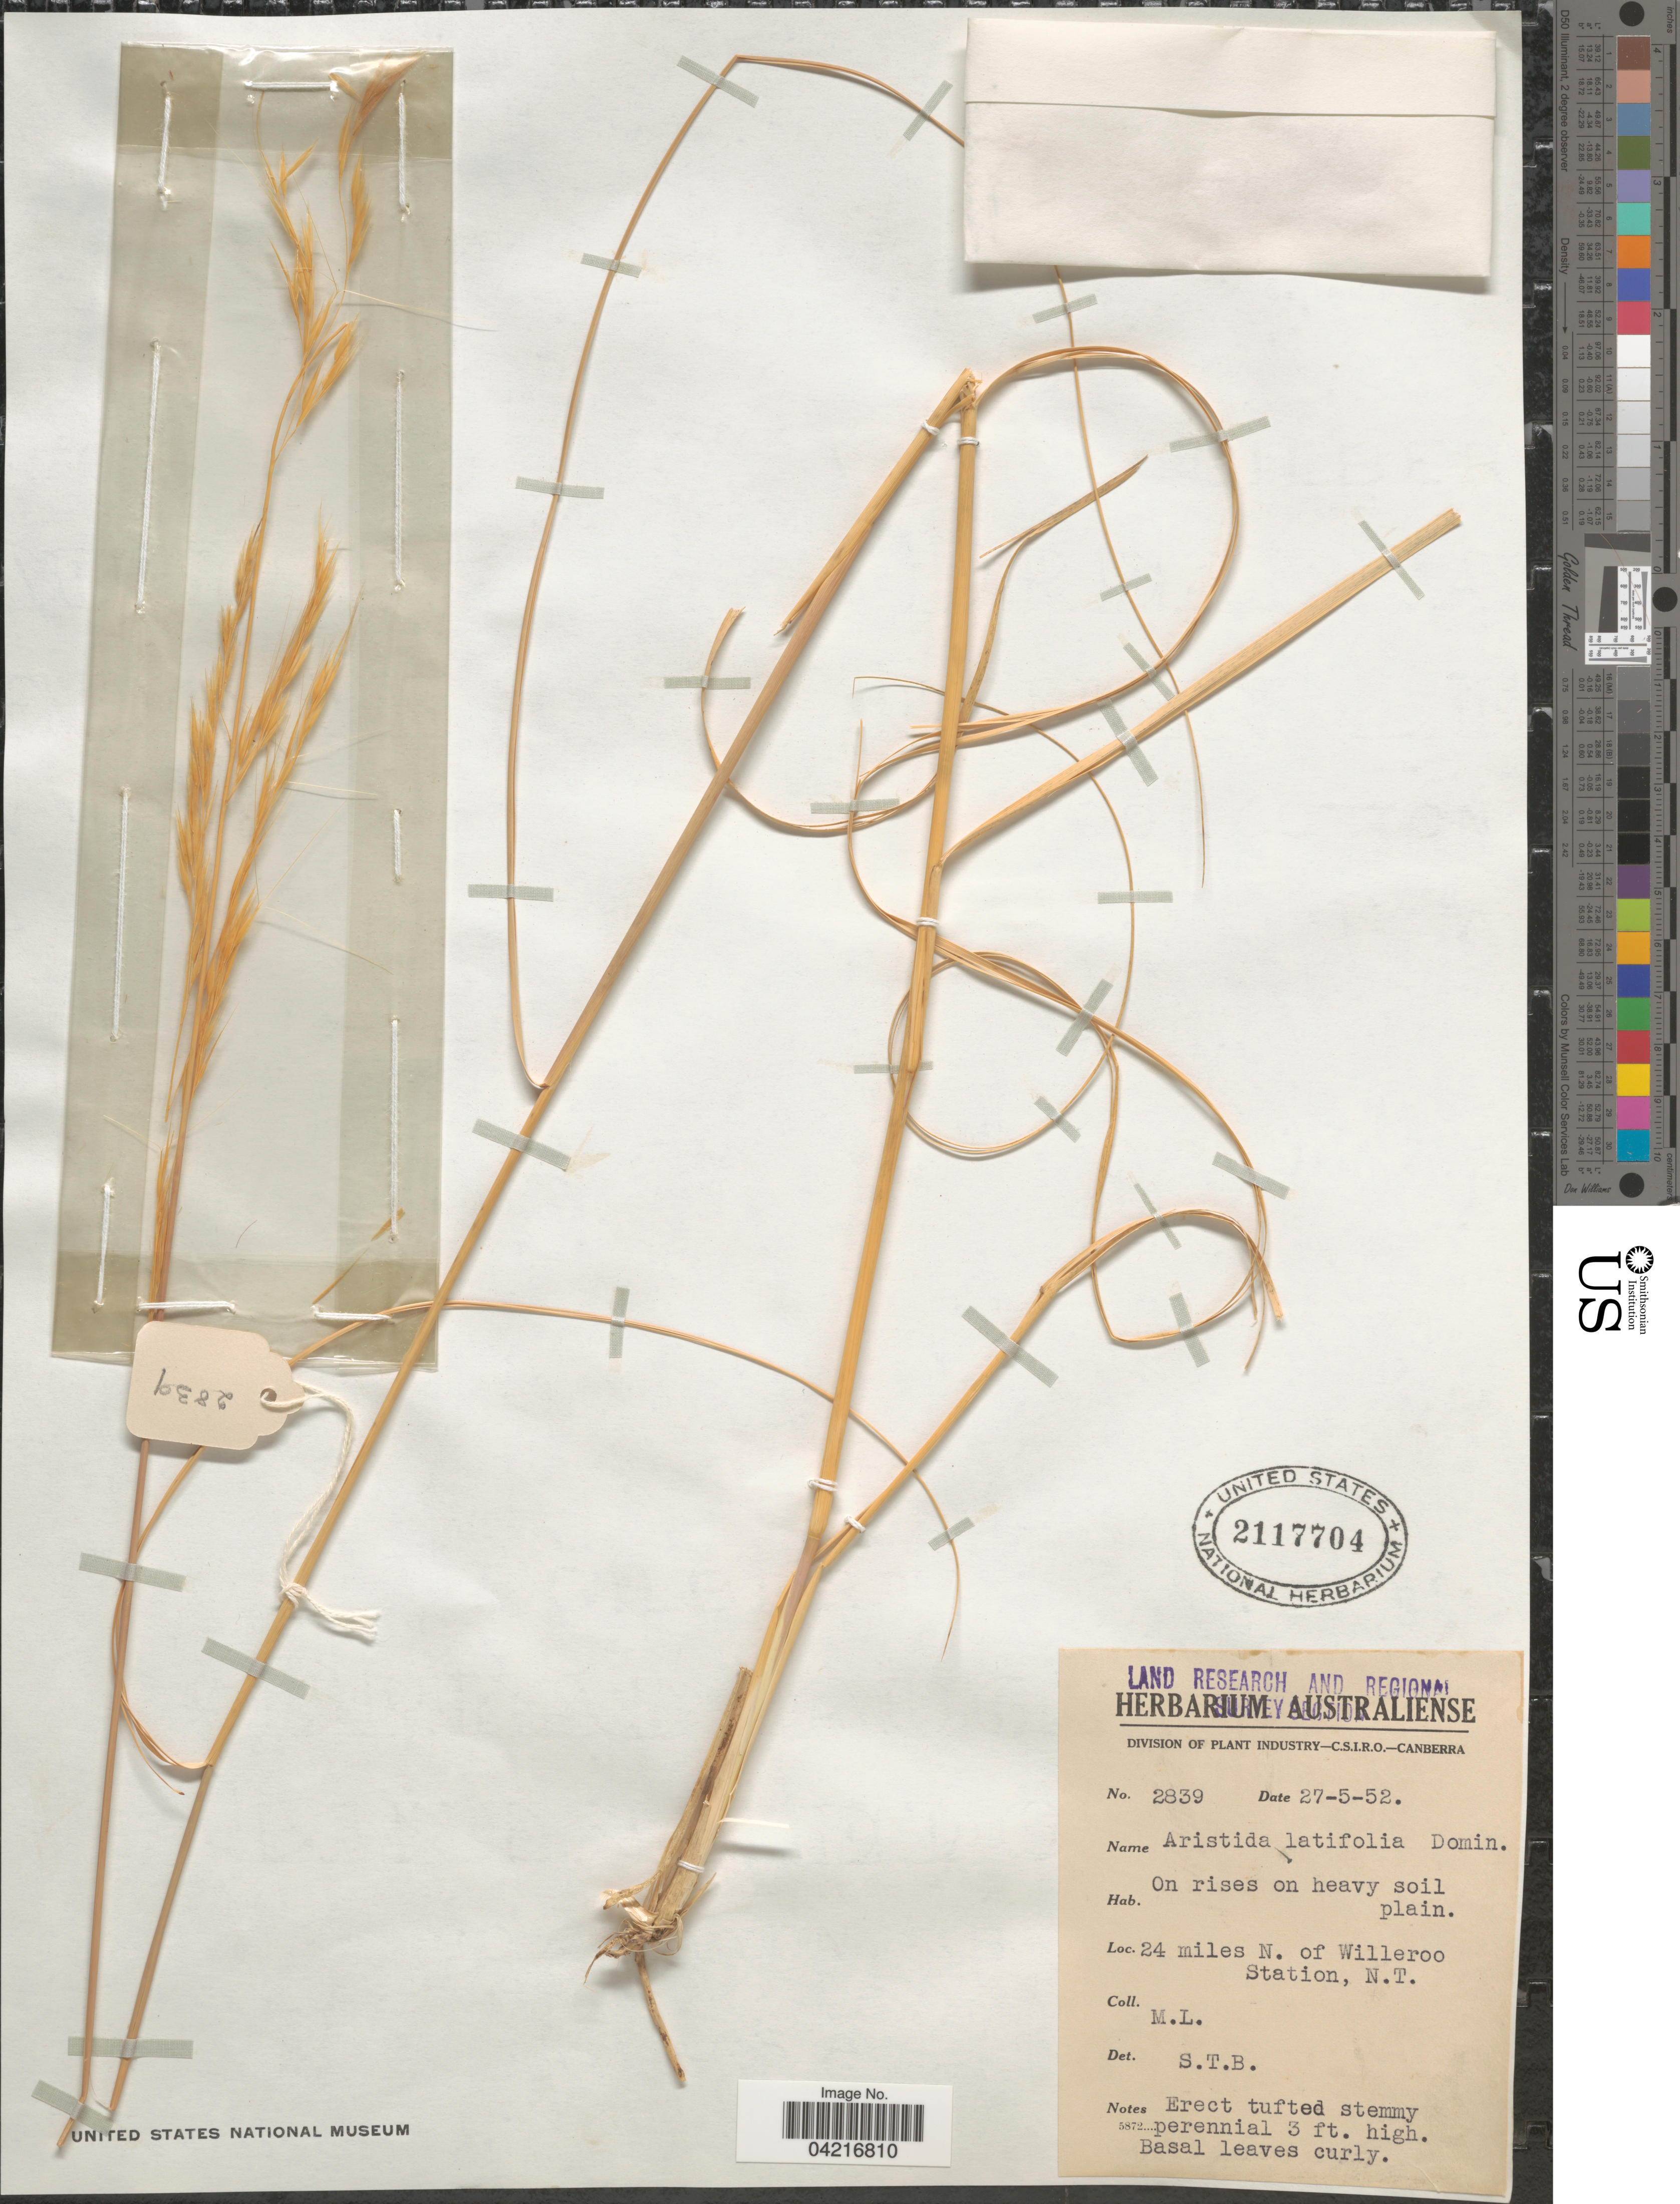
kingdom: Plantae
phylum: Tracheophyta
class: Liliopsida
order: Poales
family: Poaceae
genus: Aristida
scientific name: Aristida latifolia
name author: Domin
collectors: M. L.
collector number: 2839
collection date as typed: Transcribed d/m/y: 27/5/52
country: Australia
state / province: Northern Territory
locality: Land Research and Regional Survey [illegible text]. 24 miles N. of Willeroo Station.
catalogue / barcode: US 2117704